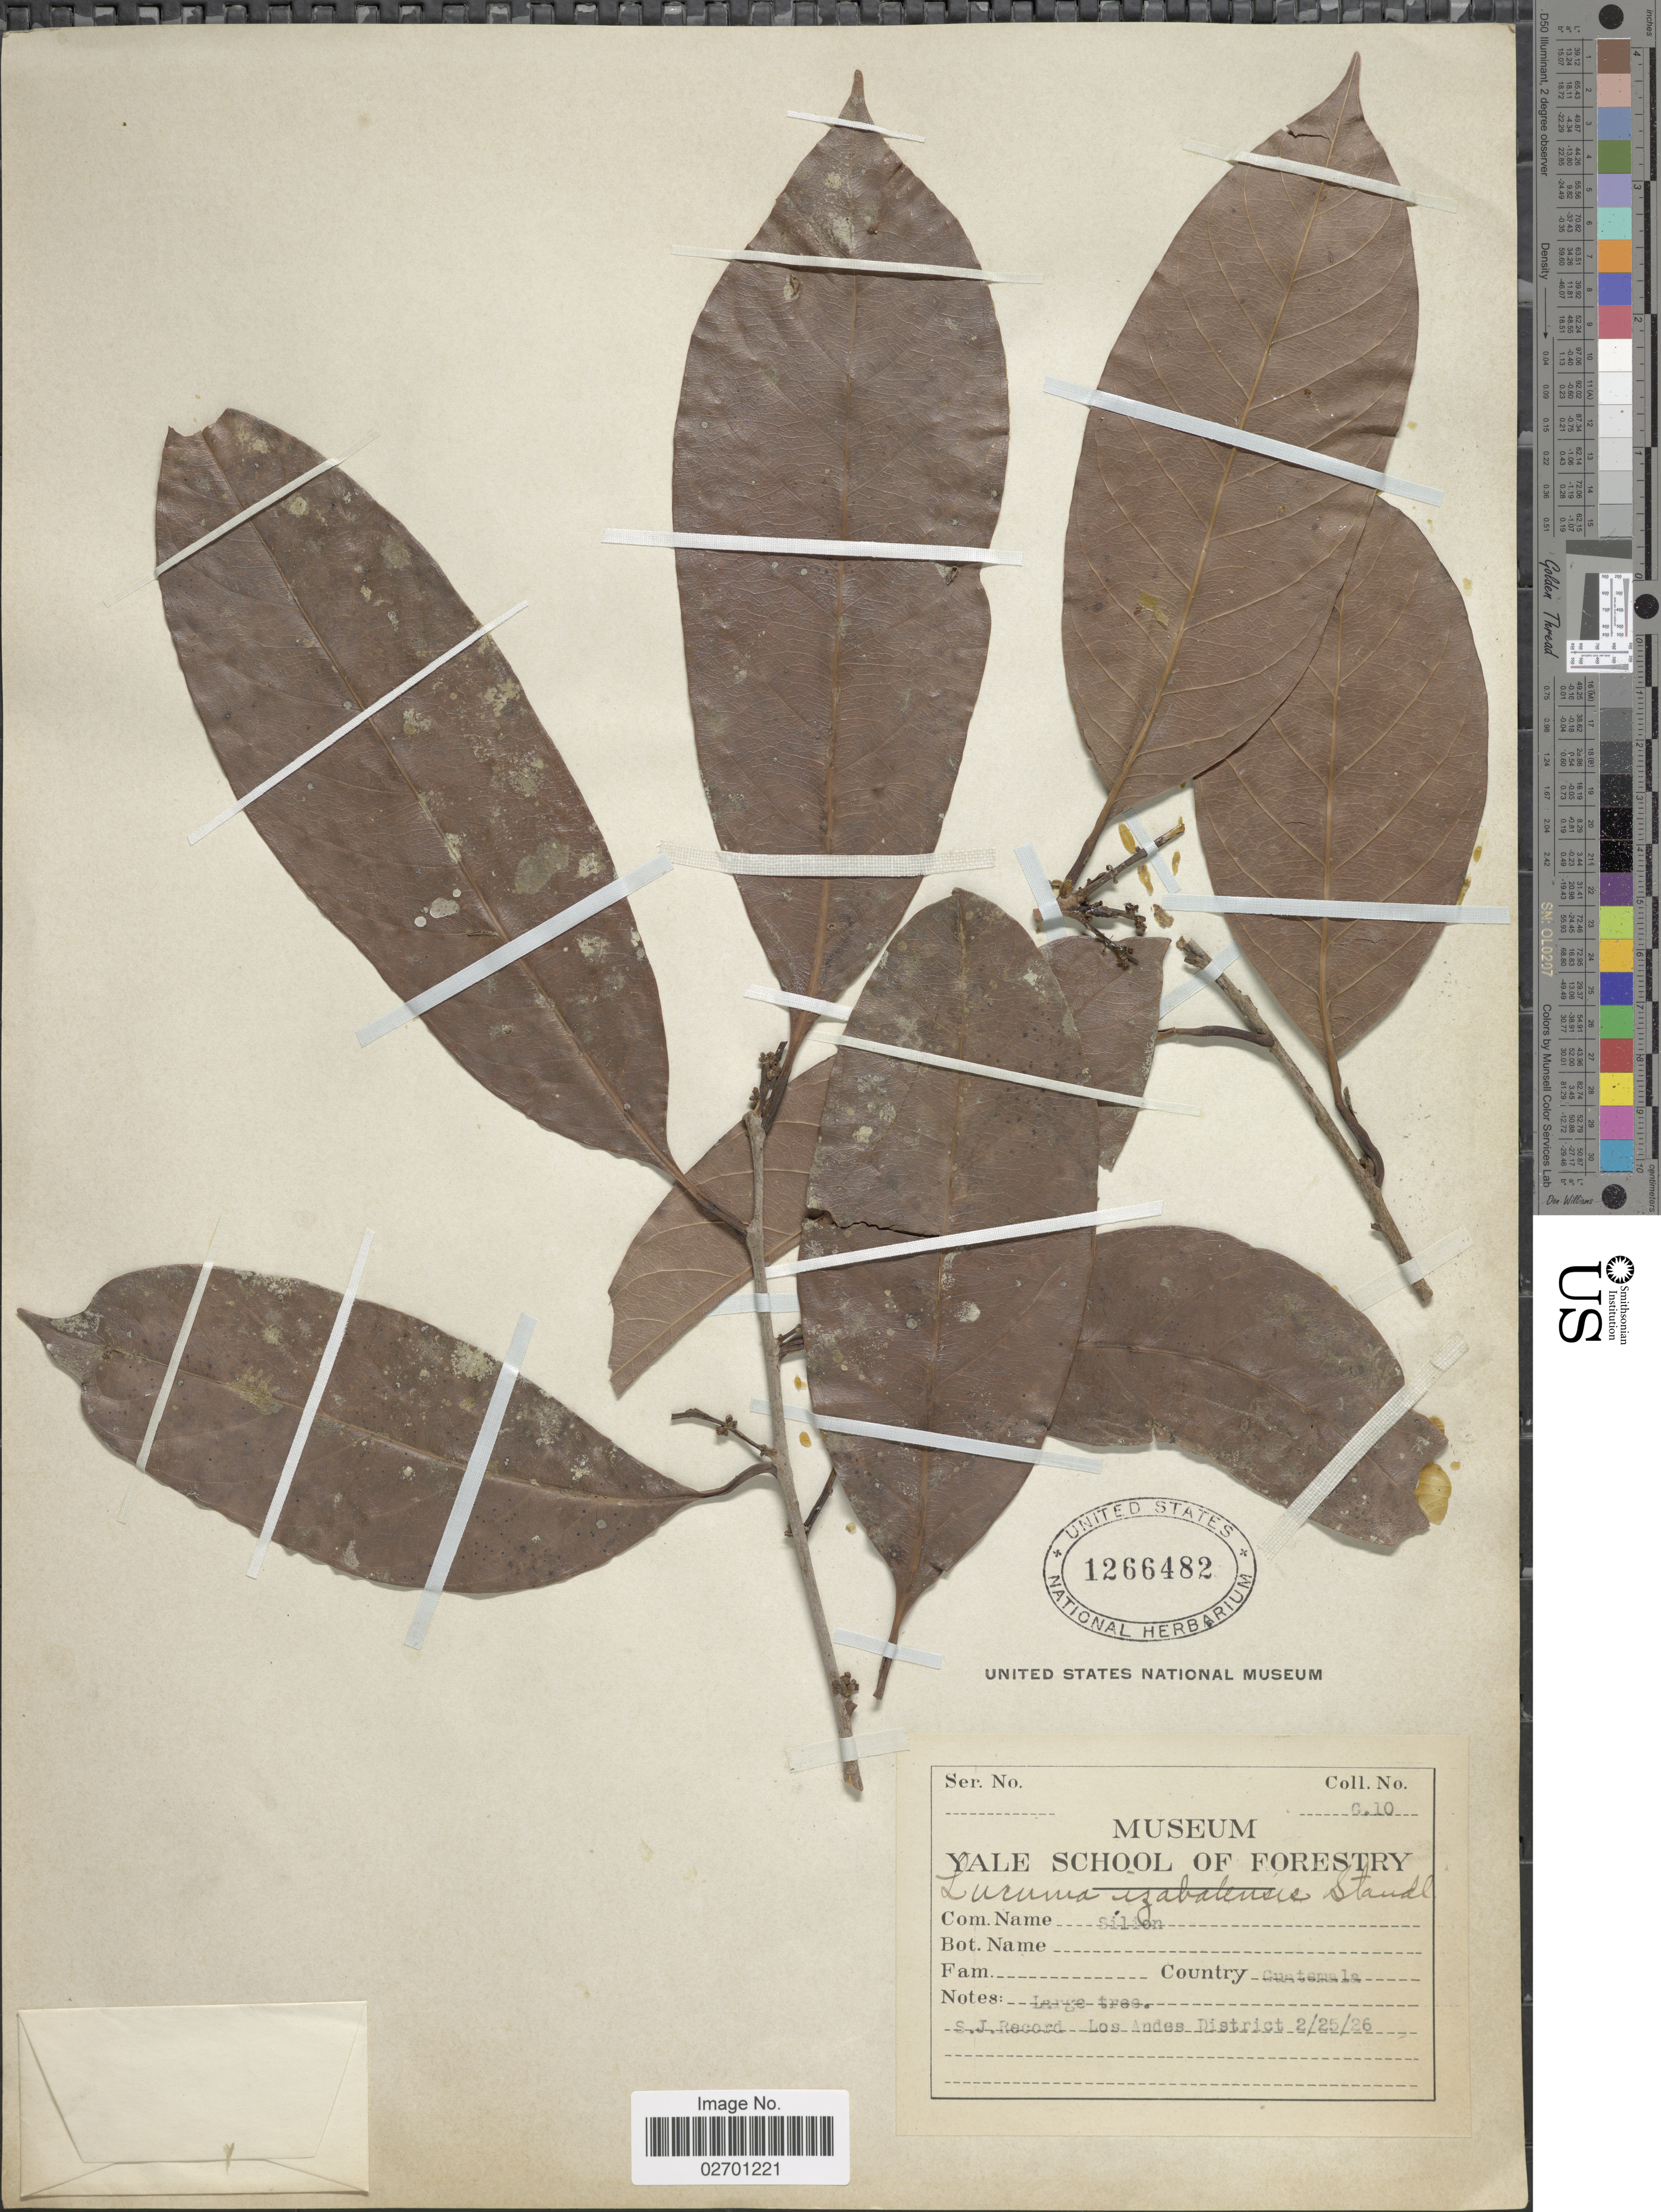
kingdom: Plantae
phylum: Tracheophyta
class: Magnoliopsida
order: Ericales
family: Sapotaceae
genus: Pouteria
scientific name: Pouteria izabalensis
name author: (Standl.) Baehni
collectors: S. J. Record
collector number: G10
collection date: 1926-02-25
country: Guatemala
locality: Los Andes District.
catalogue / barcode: US 1266482